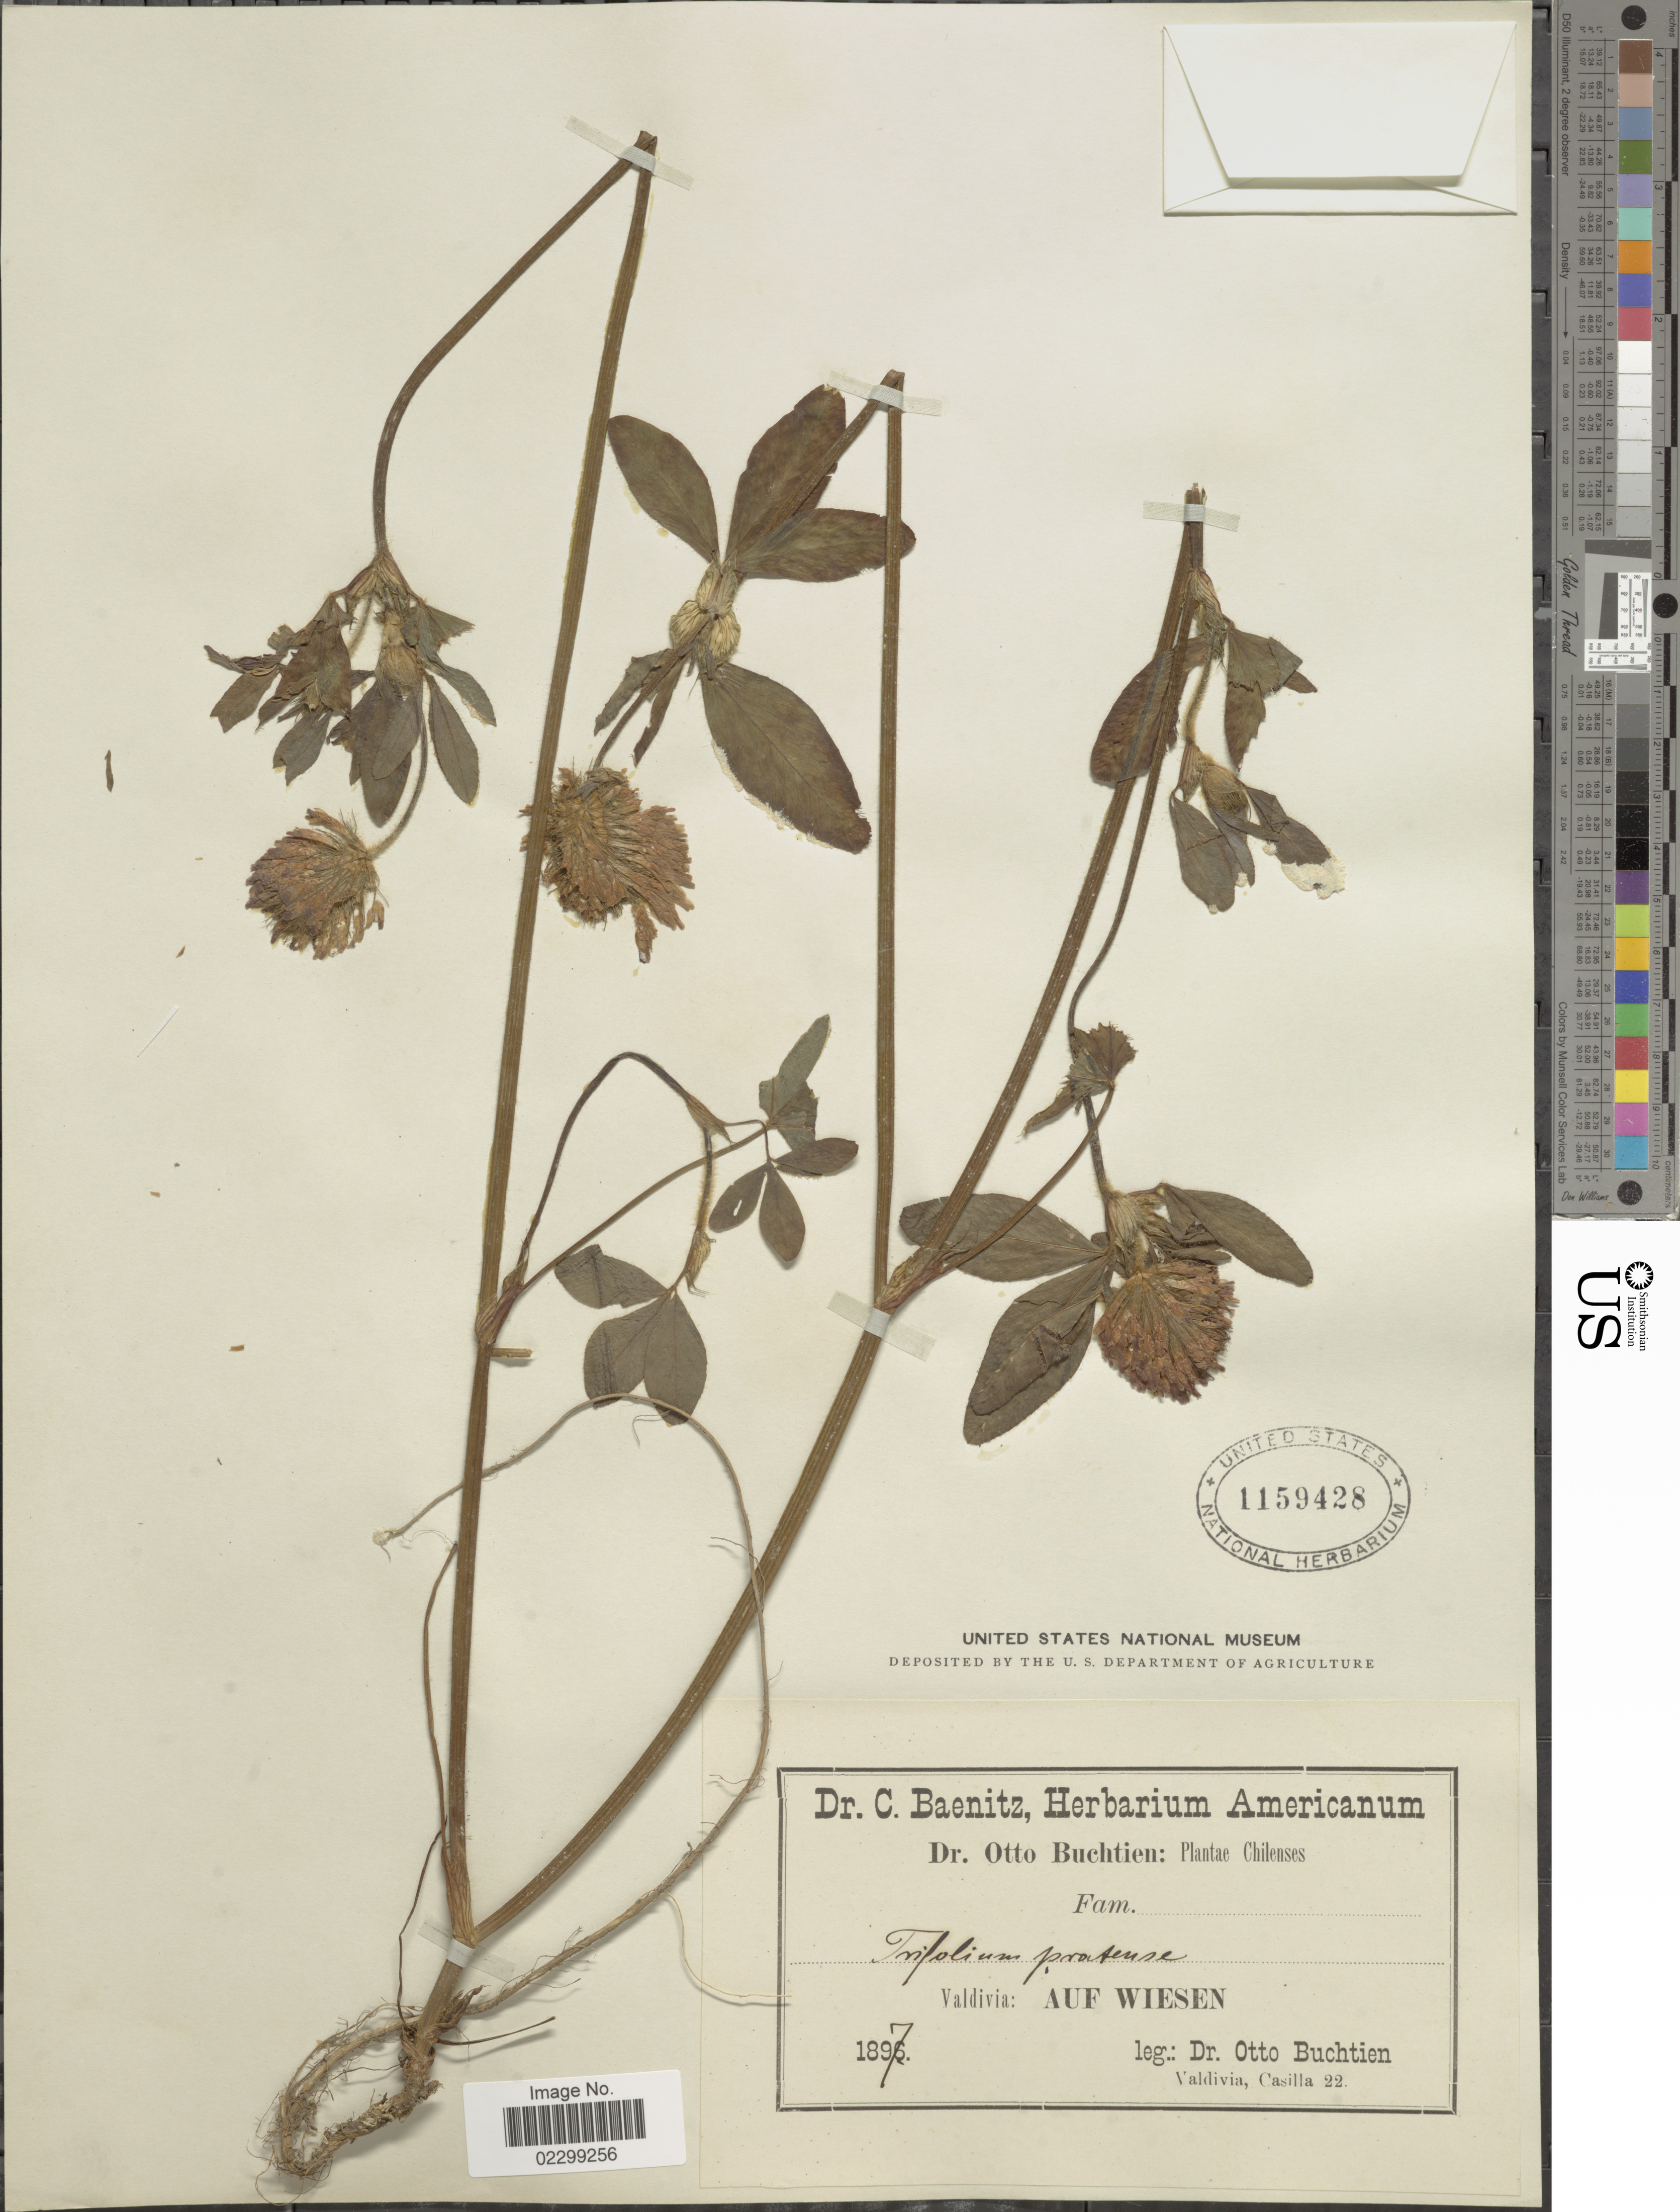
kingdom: Plantae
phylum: Tracheophyta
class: Magnoliopsida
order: Fabales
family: Fabaceae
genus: Trifolium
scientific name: Trifolium pratense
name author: L.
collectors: O. Buchtien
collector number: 22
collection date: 1897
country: Chile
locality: Valdivia: Auf Wiesen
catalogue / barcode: US 1159428